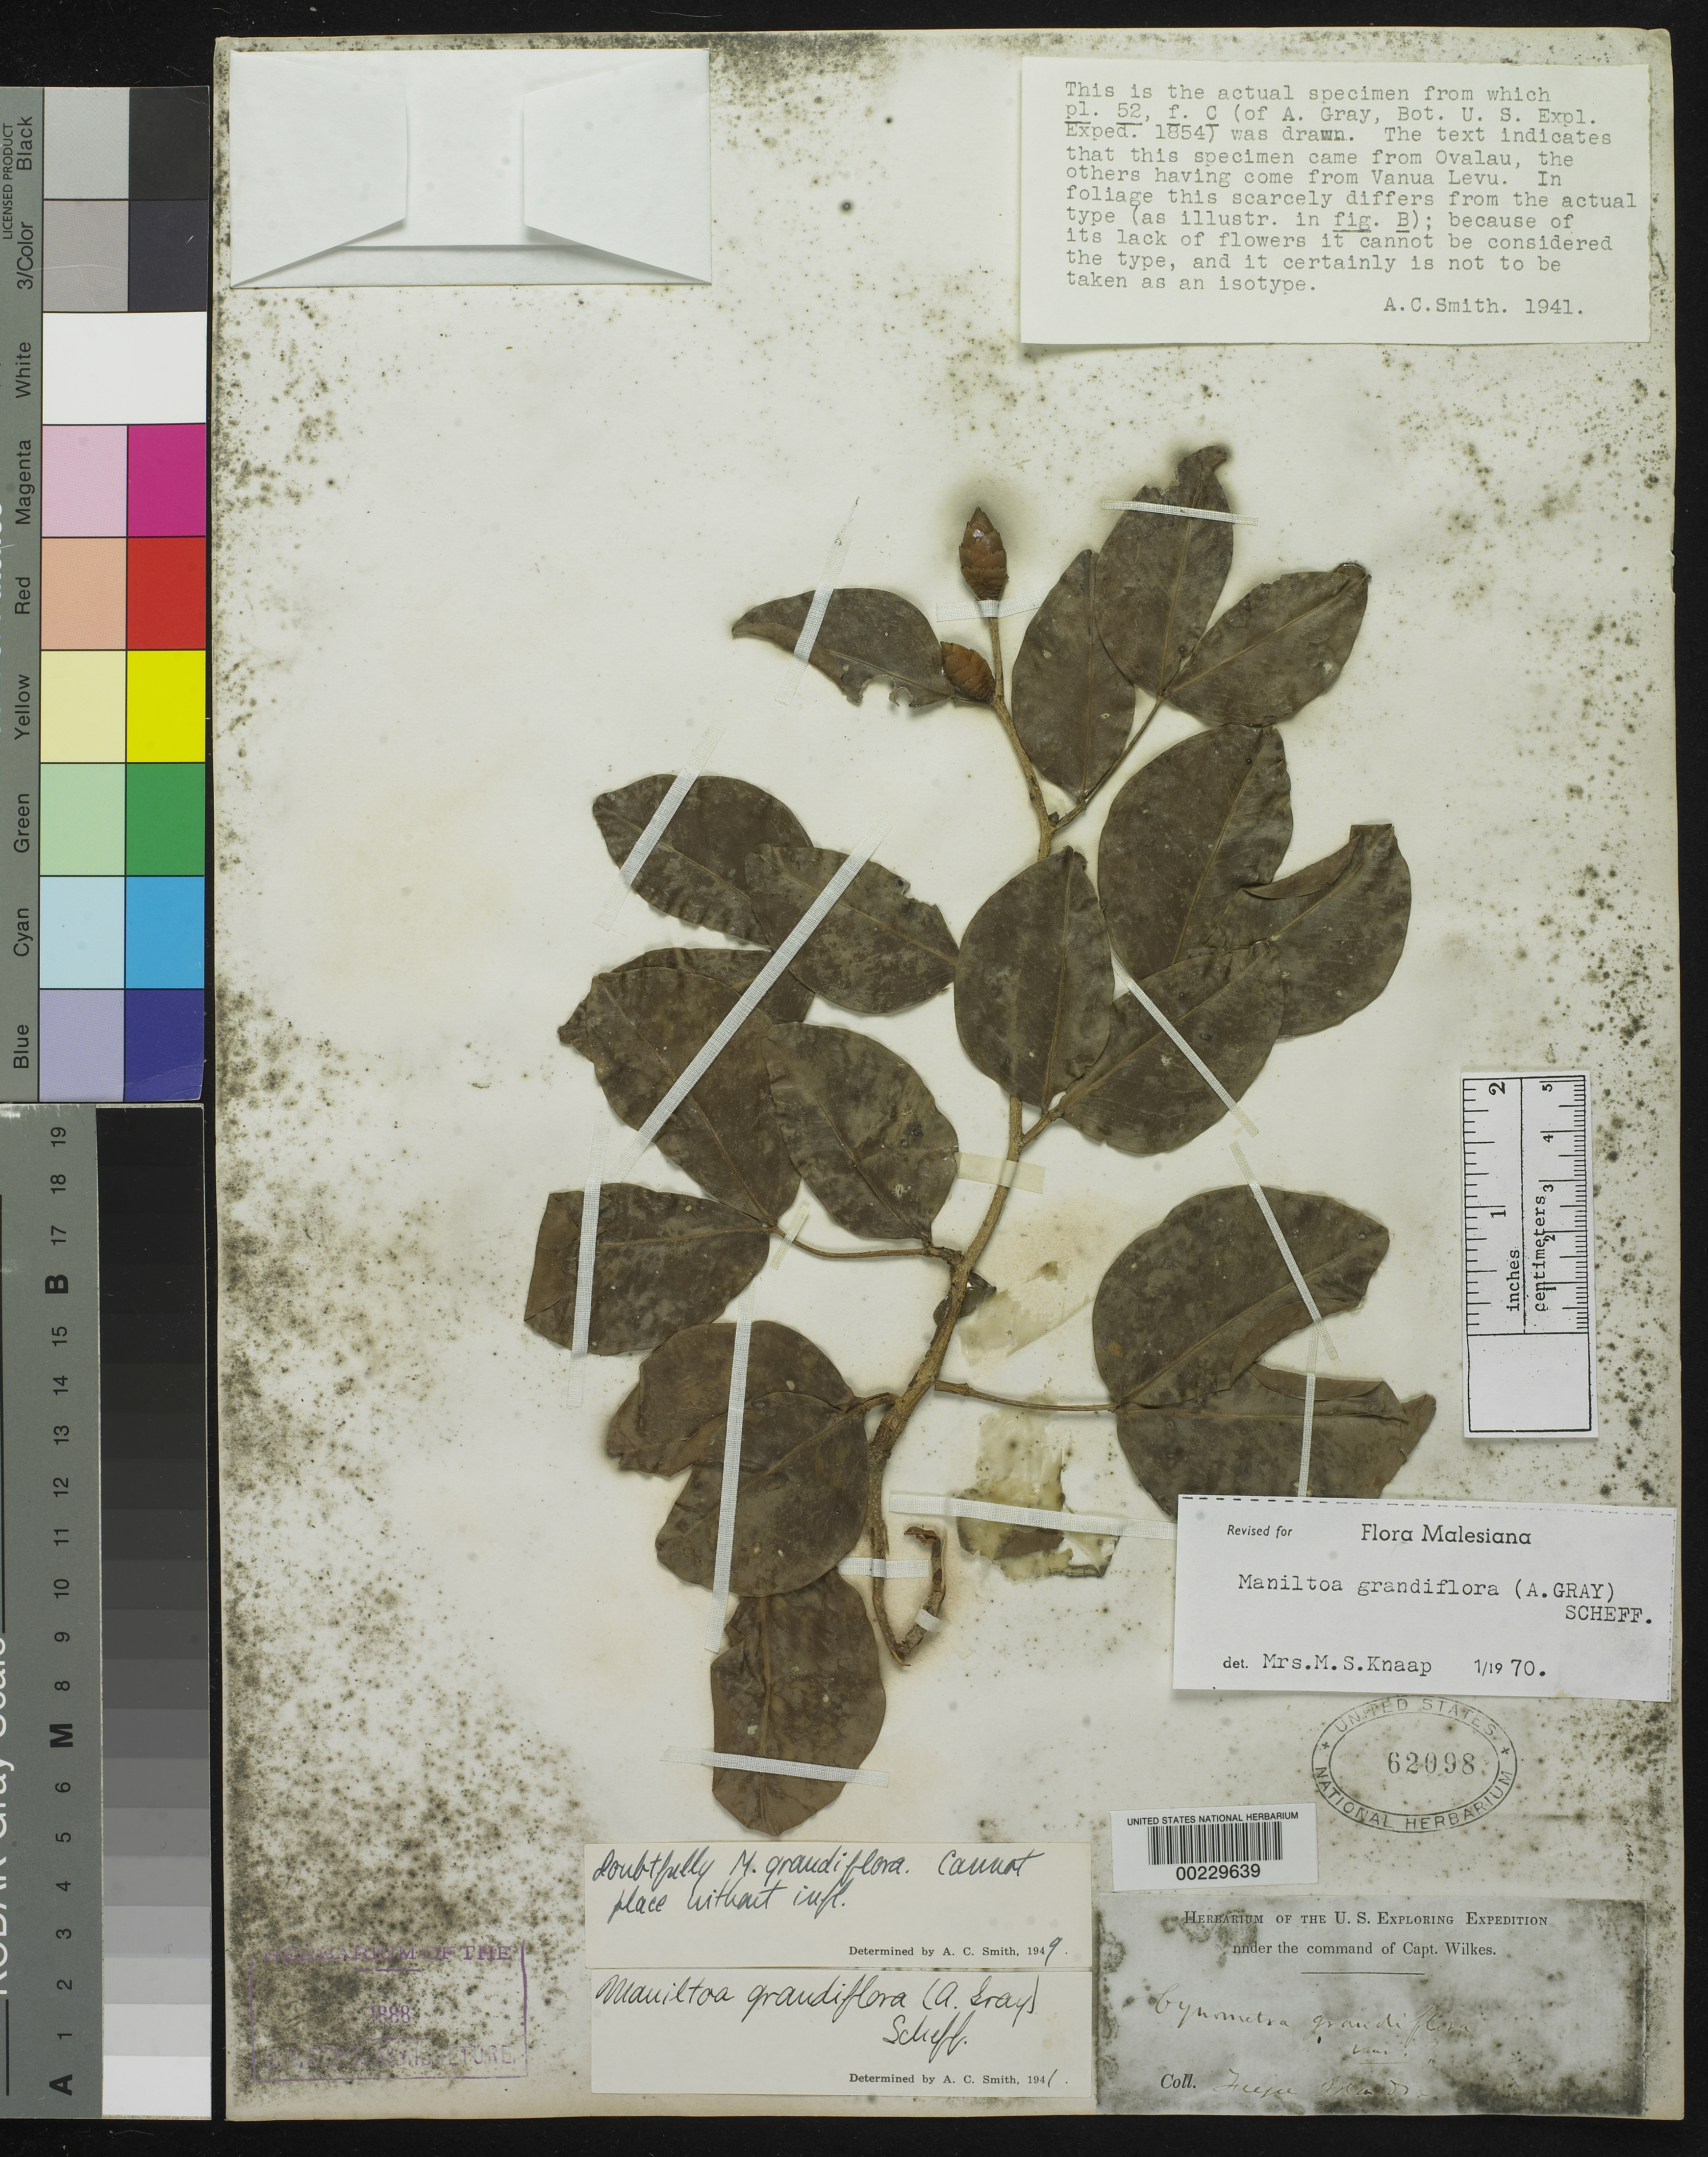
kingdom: Plantae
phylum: Tracheophyta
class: Magnoliopsida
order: Fabales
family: Fabaceae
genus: Maniltoa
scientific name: Maniltoa grandiflora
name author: (A. Gray) Scheff.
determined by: Meeuwen, M. S. Knaap-van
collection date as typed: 1854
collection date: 1854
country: Fiji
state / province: Eastern Division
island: Ovalau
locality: Lomaiviti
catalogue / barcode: US 62098